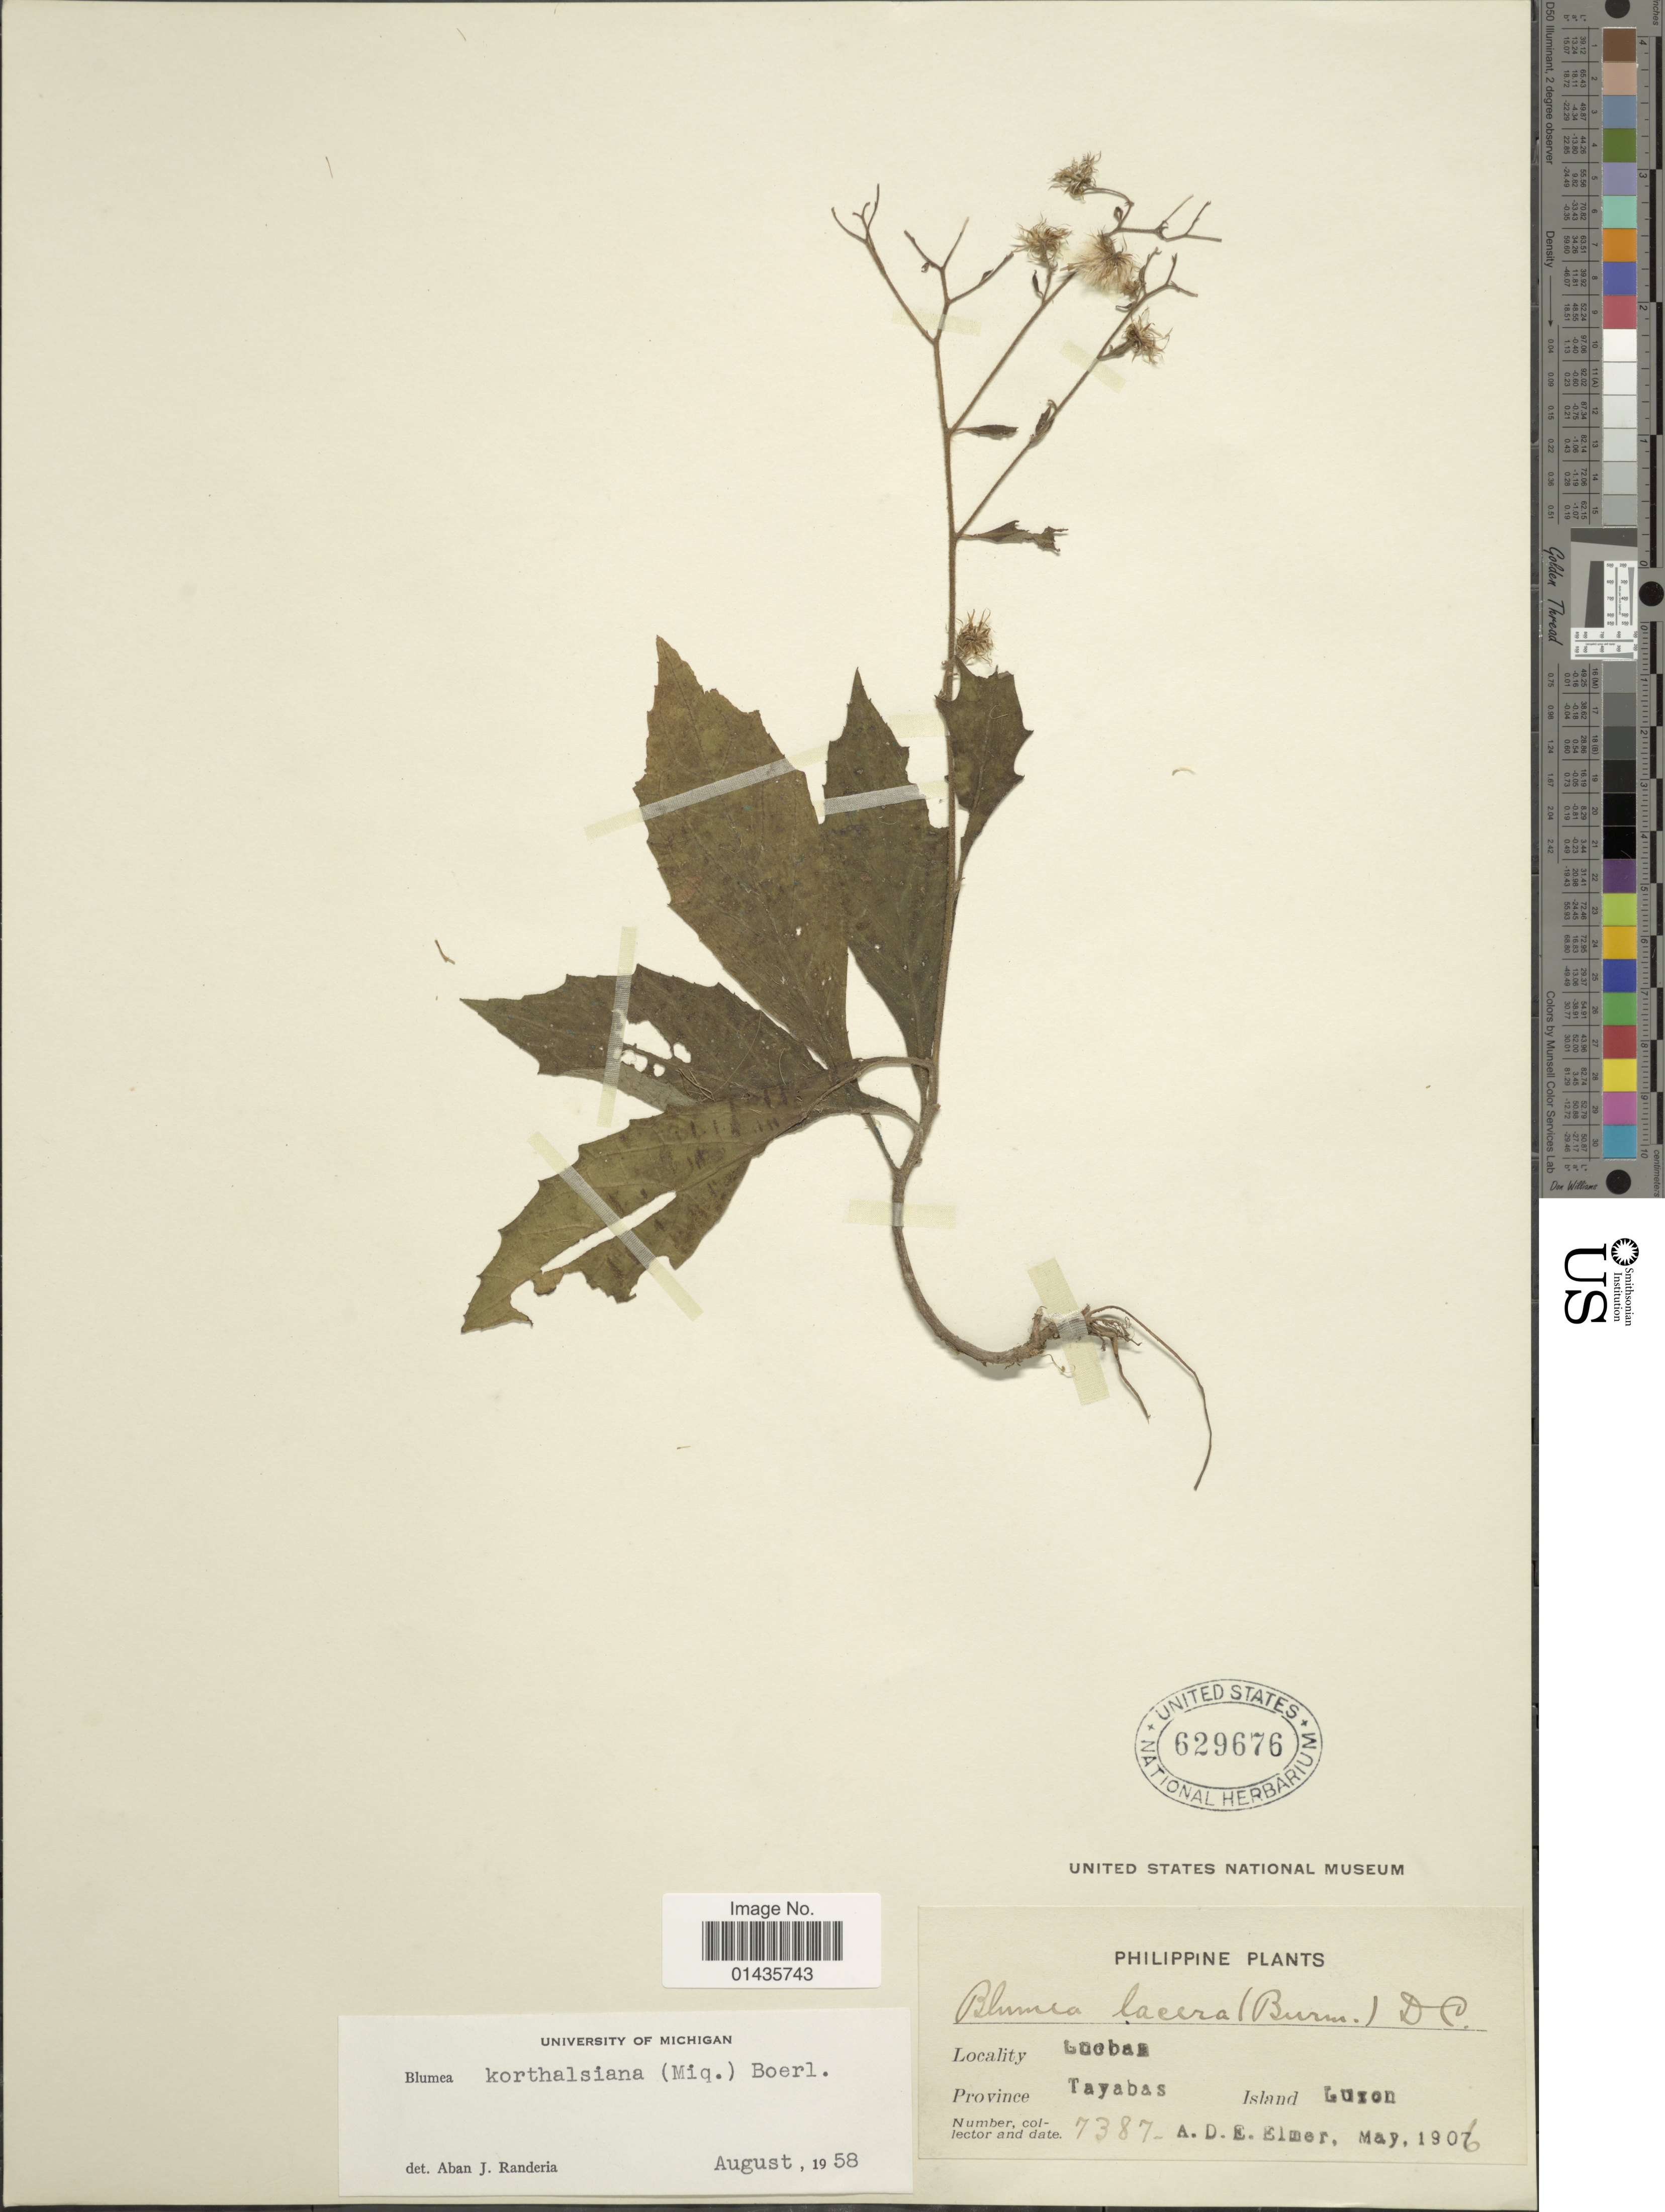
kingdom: Plantae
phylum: Tracheophyta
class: Magnoliopsida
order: Asterales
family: Asteraceae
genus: Blumea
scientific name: Blumea korthalsiana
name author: (Miq.) Boerl.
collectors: A. D. E. Elmer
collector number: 7387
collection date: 1906-05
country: Philippines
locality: Lucban, Province Tayabas, Island Luzon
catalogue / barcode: US 629676